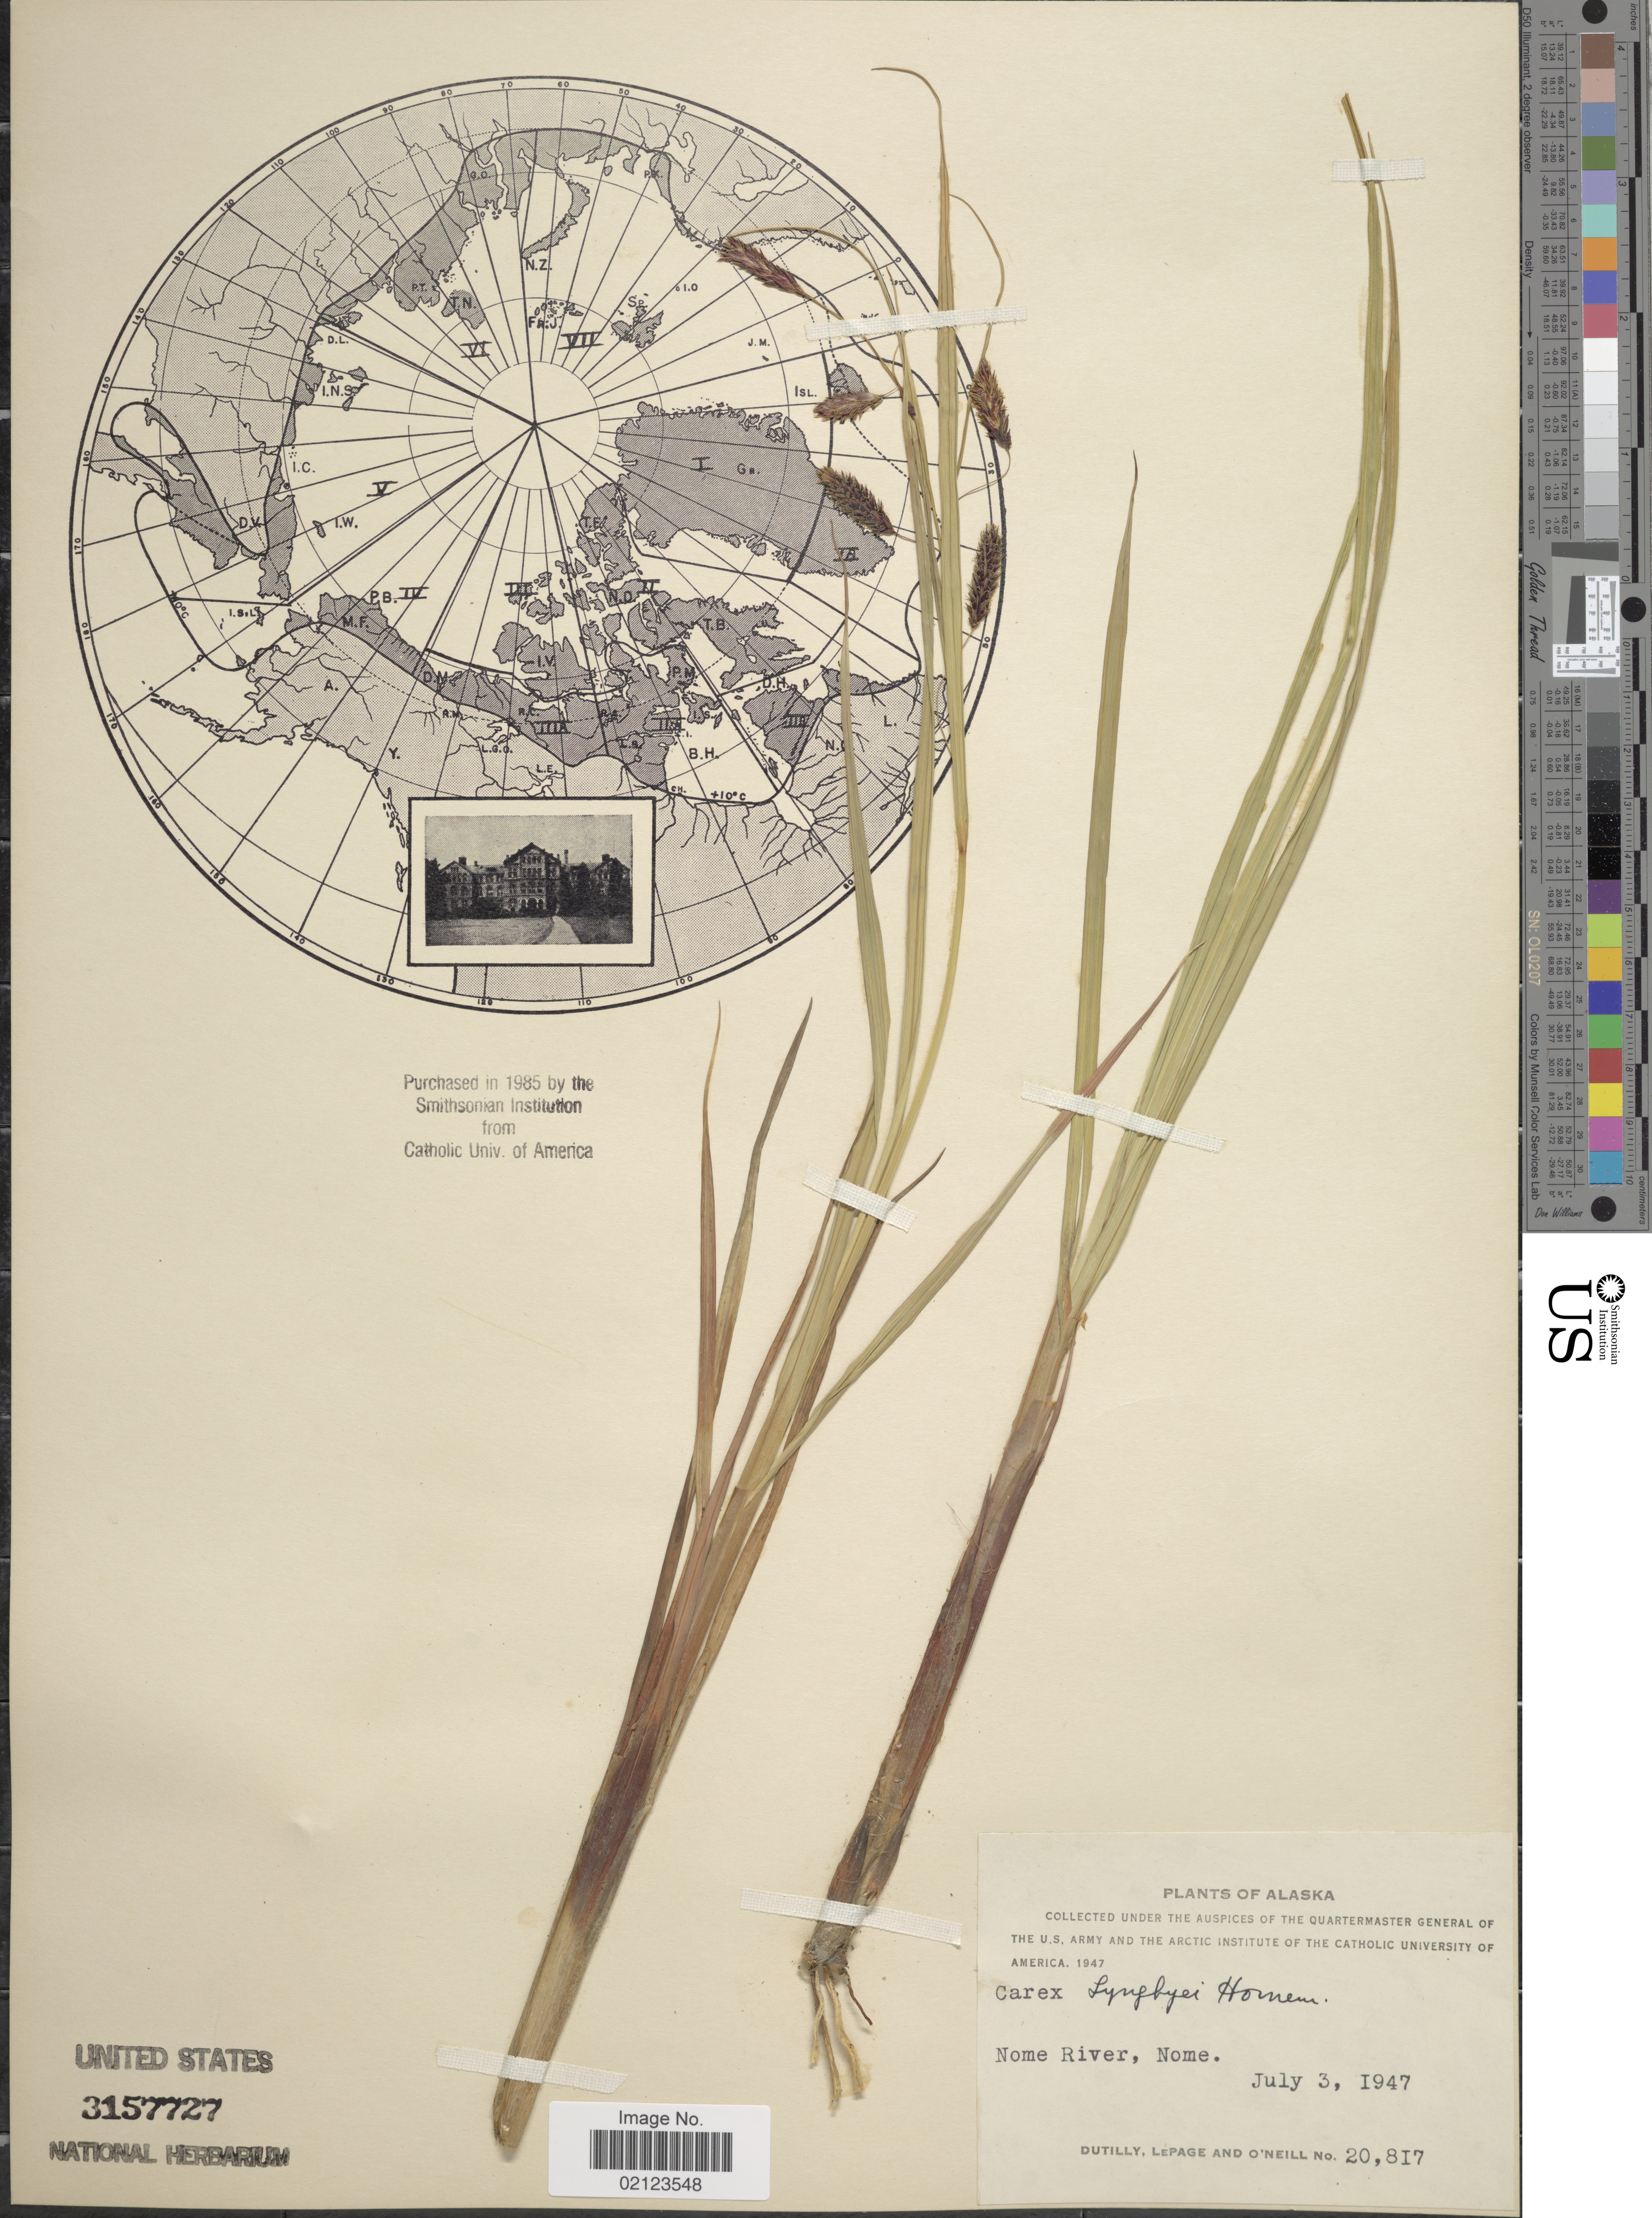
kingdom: Plantae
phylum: Tracheophyta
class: Liliopsida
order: Poales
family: Cyperaceae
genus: Carex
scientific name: Carex lyngbyei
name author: Hornem.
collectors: -. Dutilly, -. LePage & -. O'Neill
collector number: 20817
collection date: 1947-07-03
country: United States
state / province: Alaska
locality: Nome River, Nome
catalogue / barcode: US 3157727